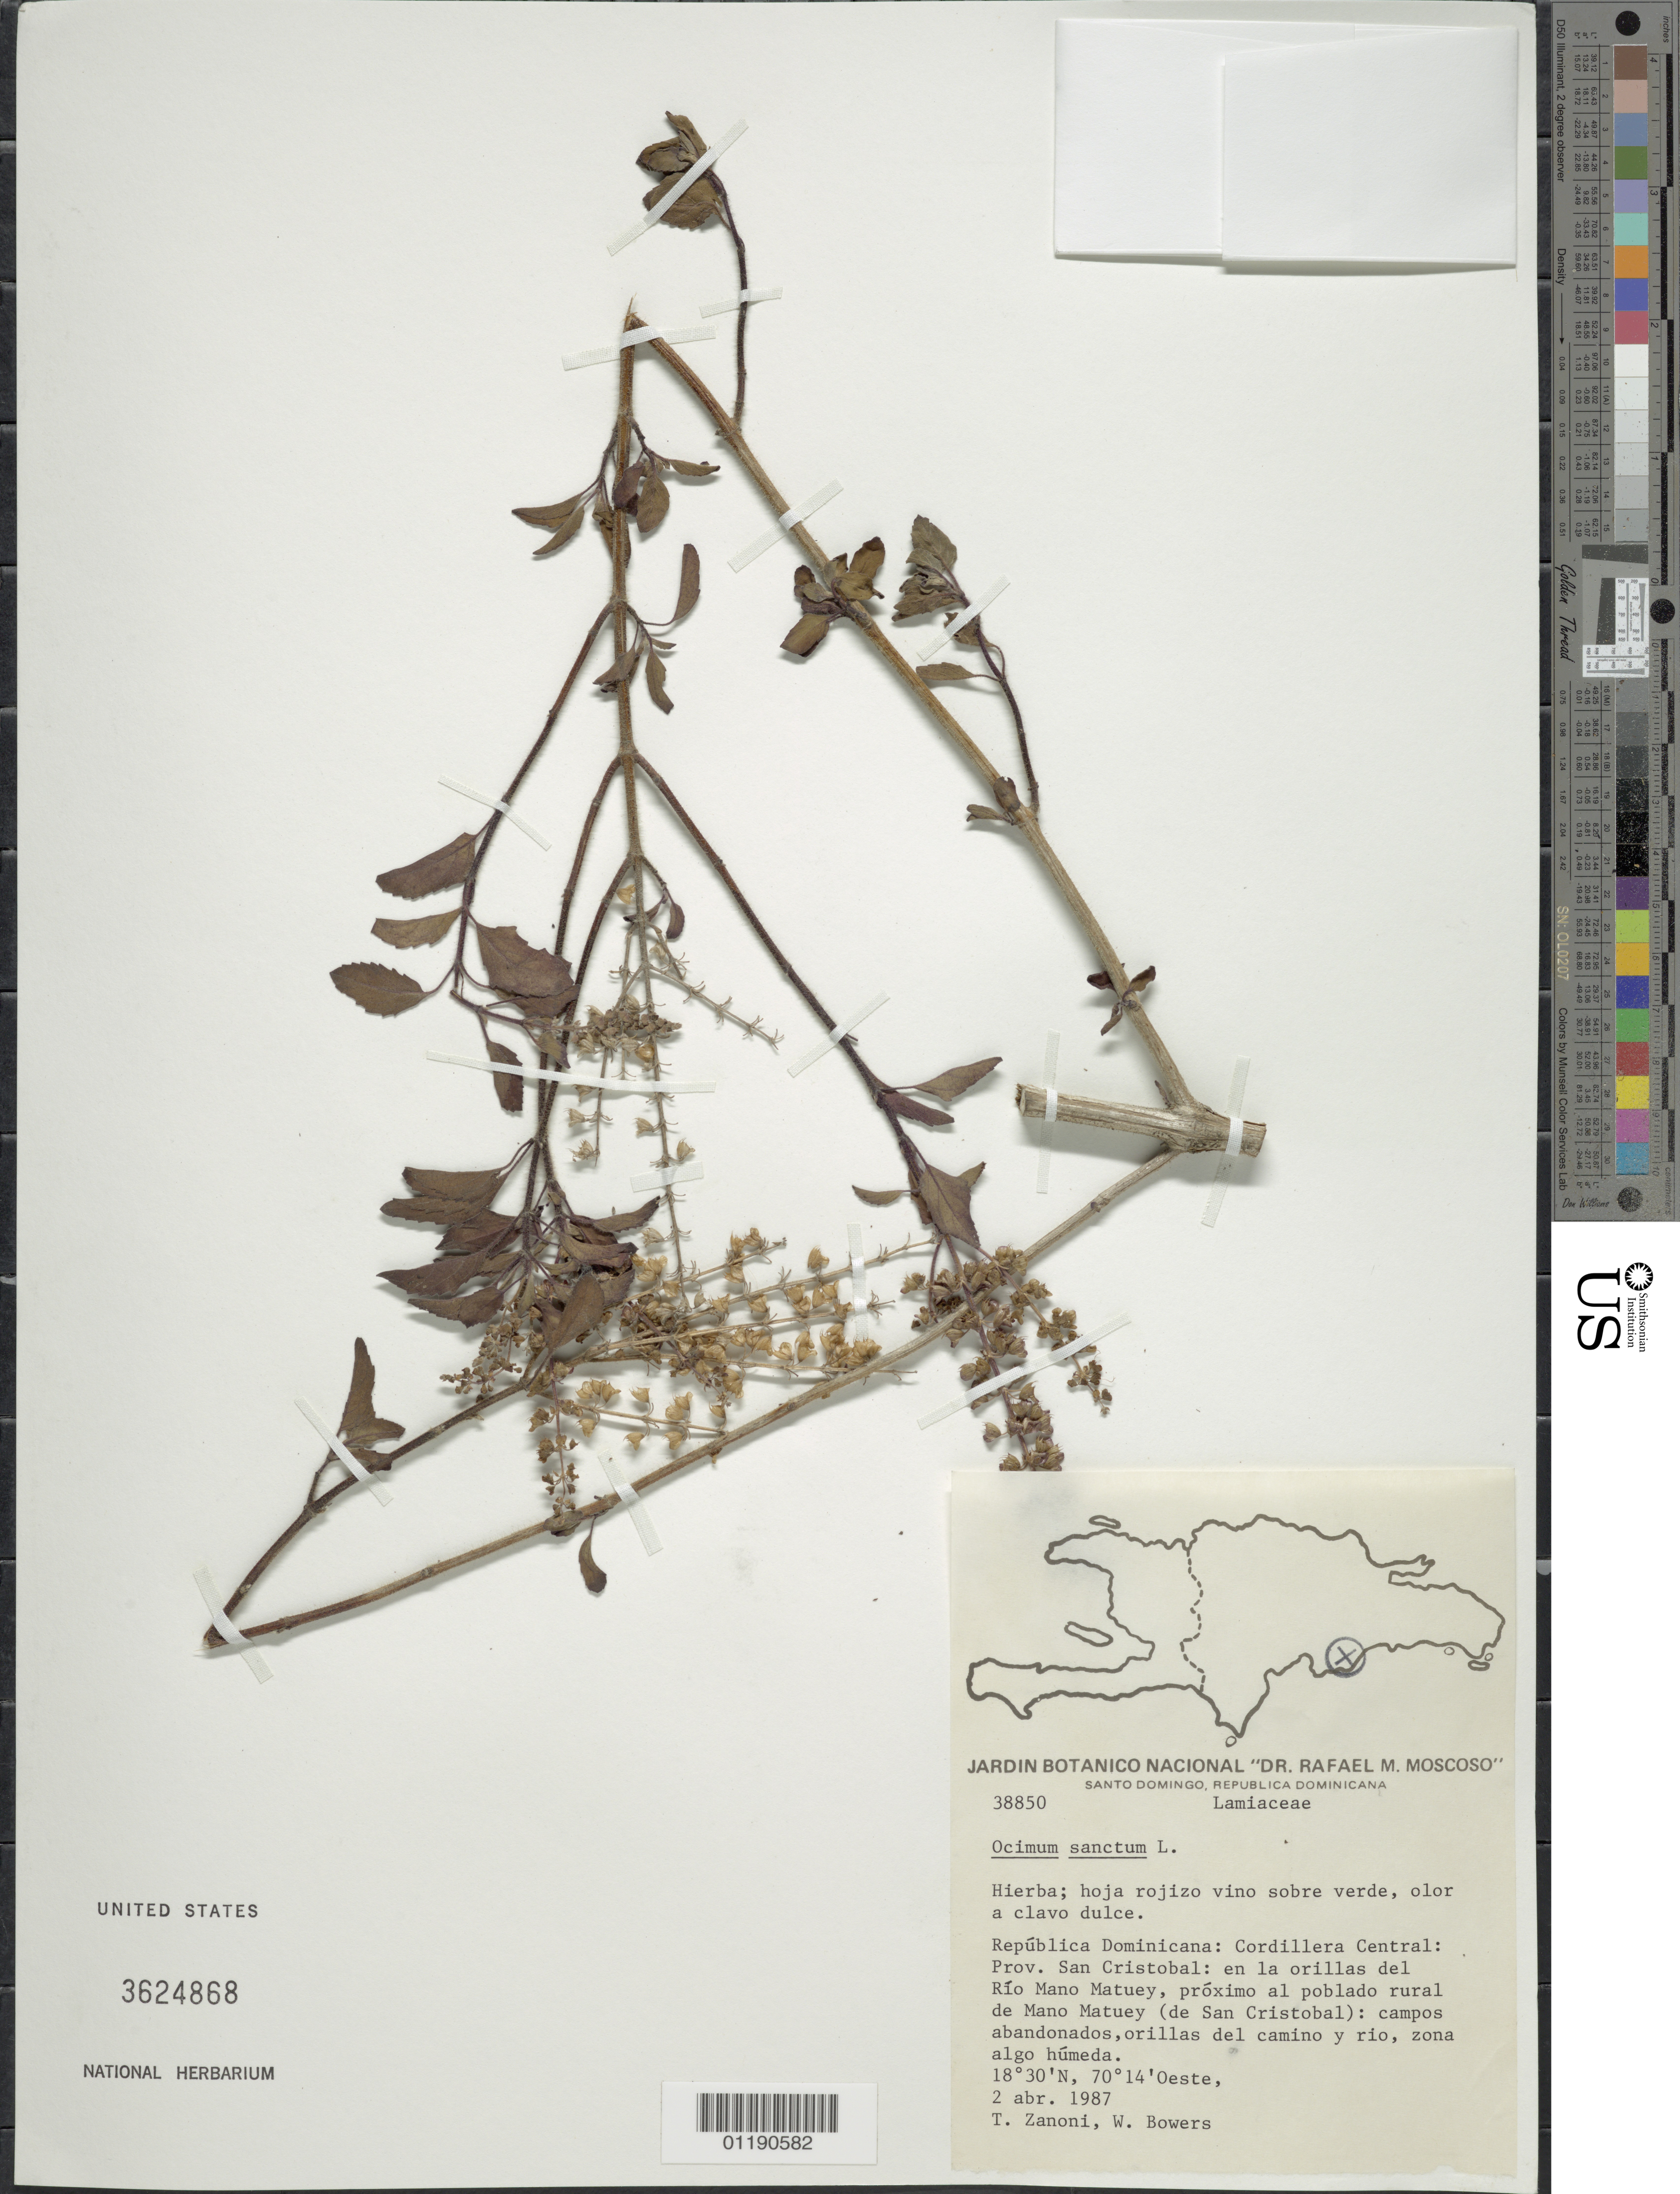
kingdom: Plantae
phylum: Tracheophyta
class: Magnoliopsida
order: Lamiales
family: Lamiaceae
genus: Ocimum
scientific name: Ocimum sanctum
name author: L.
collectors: T. A. Zanoni & W. Bowers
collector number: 38850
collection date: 1987-04-02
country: Dominican Republic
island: Hispaniola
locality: Central Range: Prov. San Cristobal: on the banks of the Mano Matuey River, next to the rural town of Mano Matuey (of San Cristobal): abandoned feilds, roadside and river, wet area.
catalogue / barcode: US 3624868